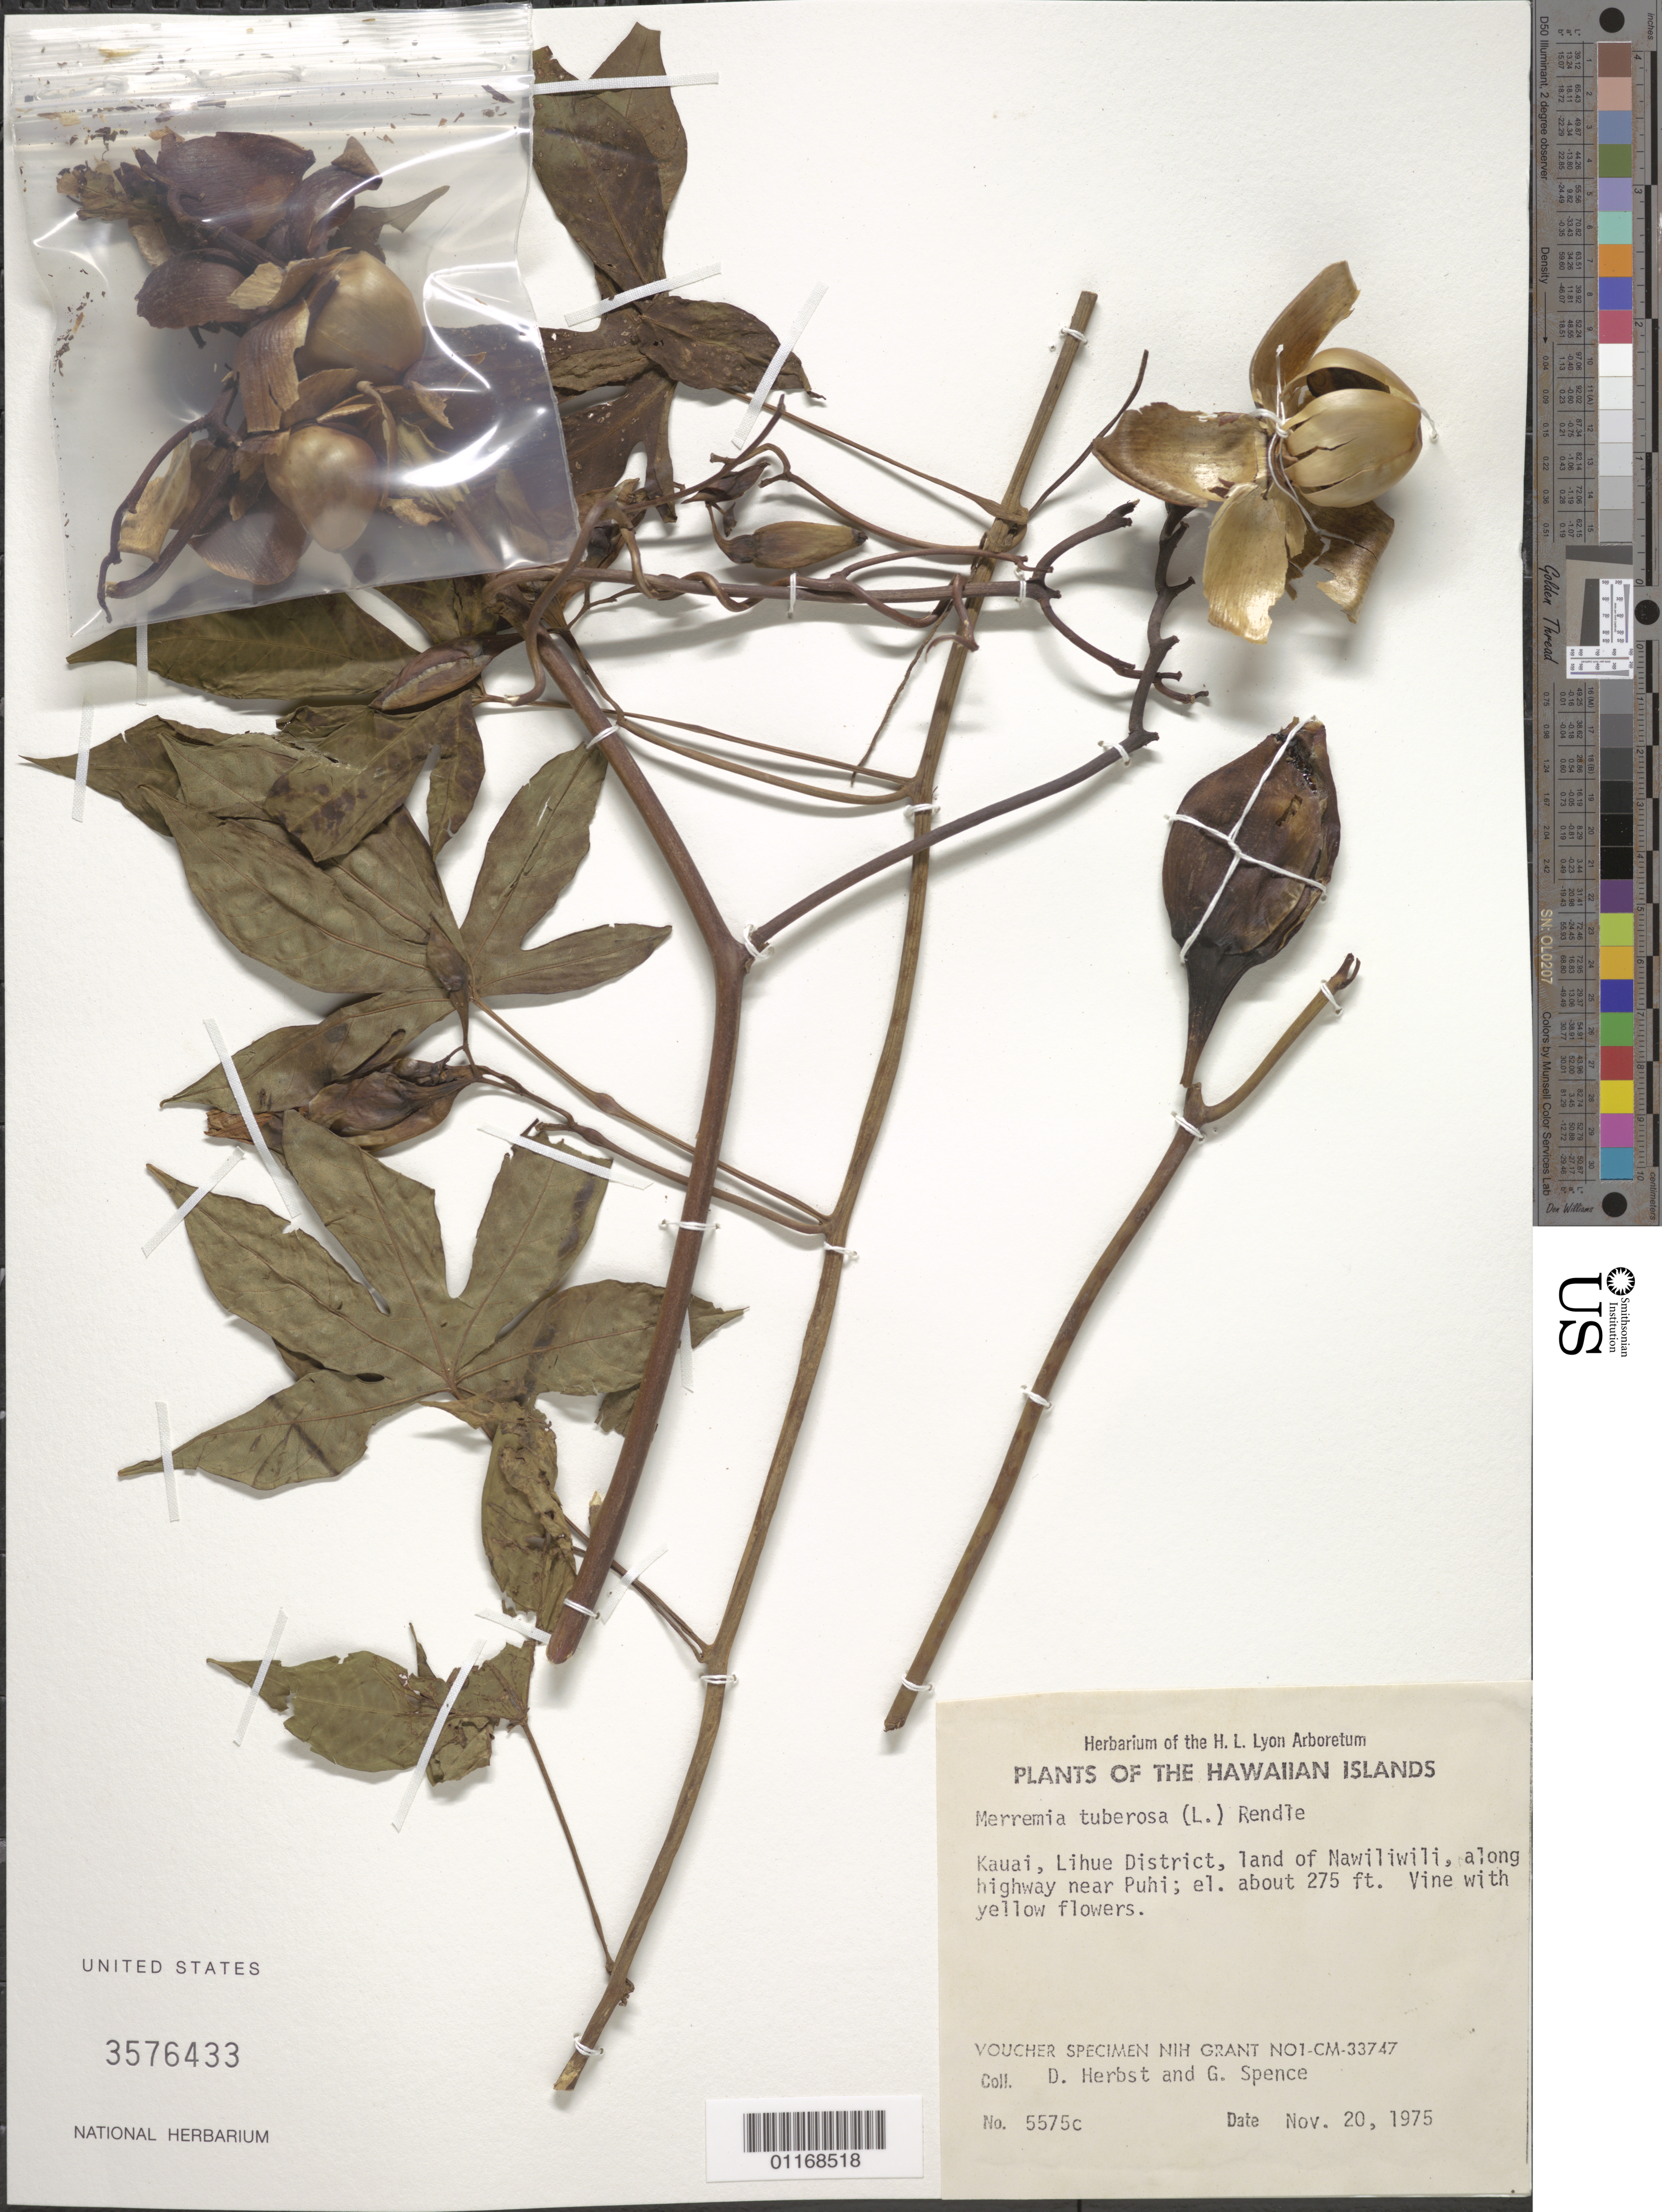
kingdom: Plantae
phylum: Tracheophyta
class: Magnoliopsida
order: Solanales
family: Convolvulaceae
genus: Distimake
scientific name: Distimake tuberosus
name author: (L.) A. R. Simões & Staples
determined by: Wagner, W. L., (BOT), Smithsonian Institution - National Museum of Natural History (UNITED STATES)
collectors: D. R. Herbst & G. Spence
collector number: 5575c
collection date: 1975-11-20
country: United States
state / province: Hawaii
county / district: Kauai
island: Kaua'i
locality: Lihue District, land of Nawiliwili, along highway near Puhi.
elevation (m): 84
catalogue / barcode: US 3576433